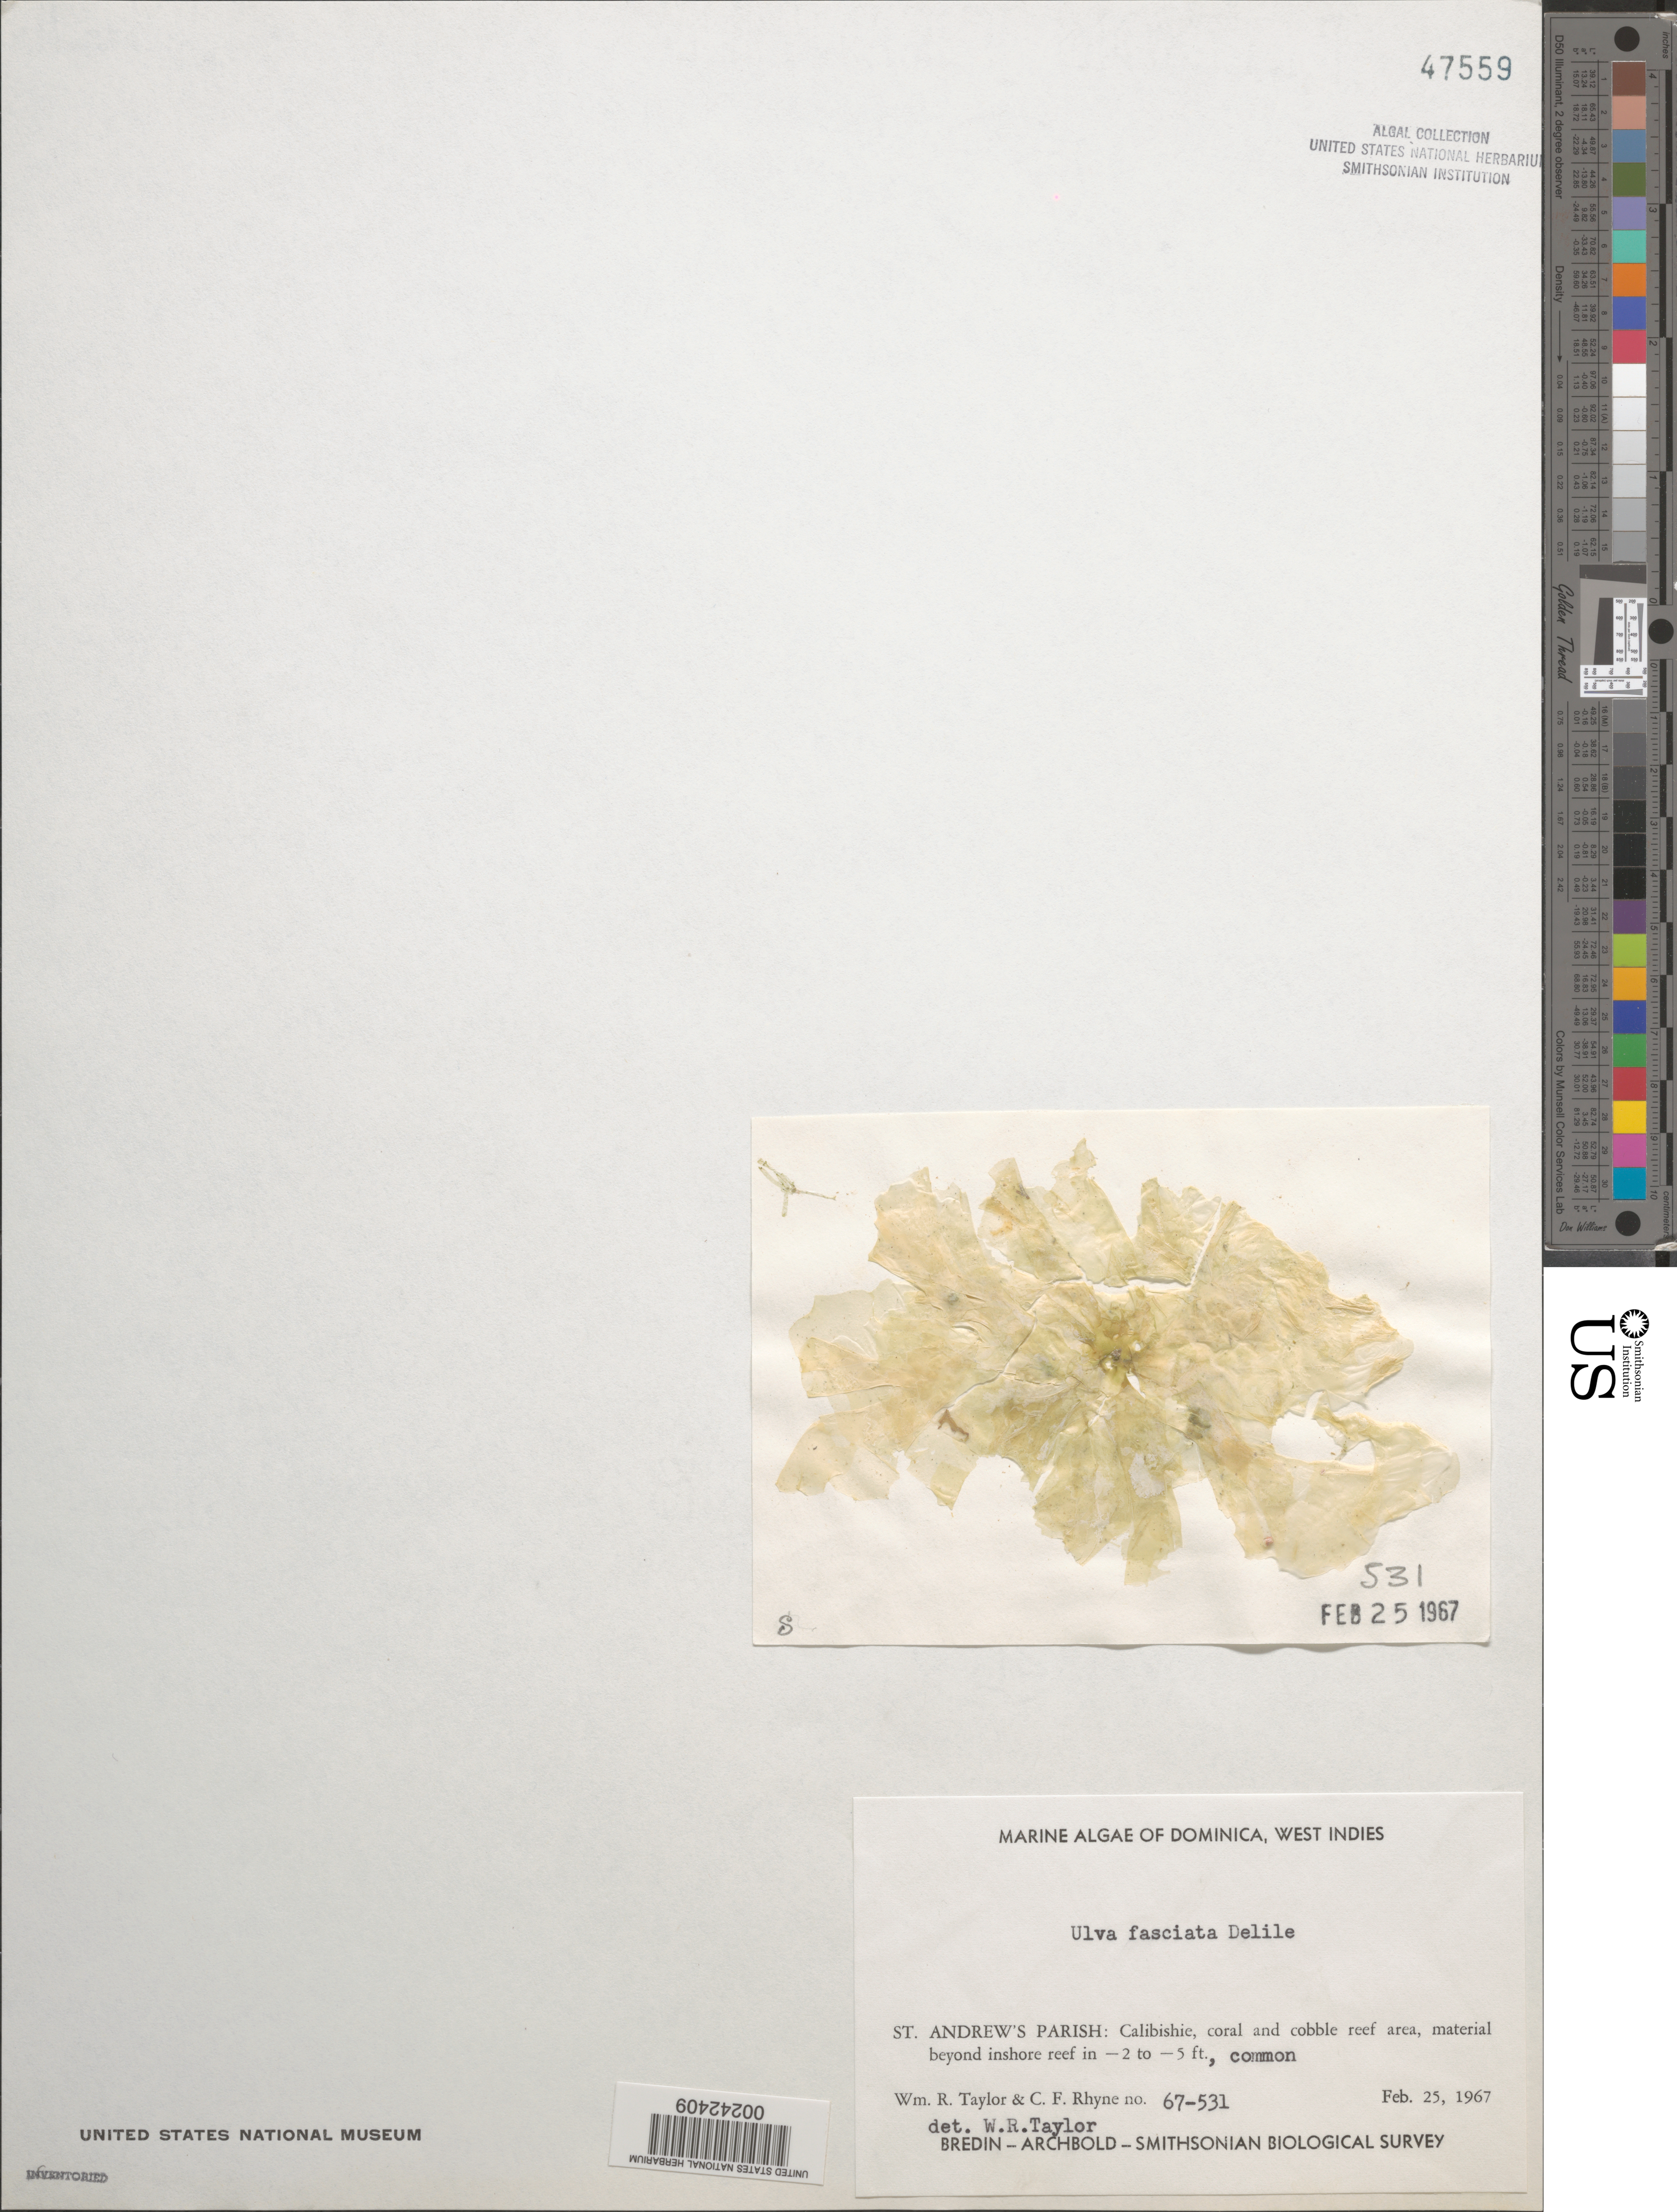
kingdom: Plantae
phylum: Chlorophyta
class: Ulvophyceae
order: Ulvales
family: Ulvaceae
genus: Ulva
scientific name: Ulva lactuca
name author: L.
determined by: Algae name updating Project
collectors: W. R. Taylor & C. Rhyne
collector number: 67-531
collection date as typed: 25 Feb 1967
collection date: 1967-02-25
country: Dominica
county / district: St. Andrew's Parish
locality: Calibishie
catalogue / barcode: US 47559